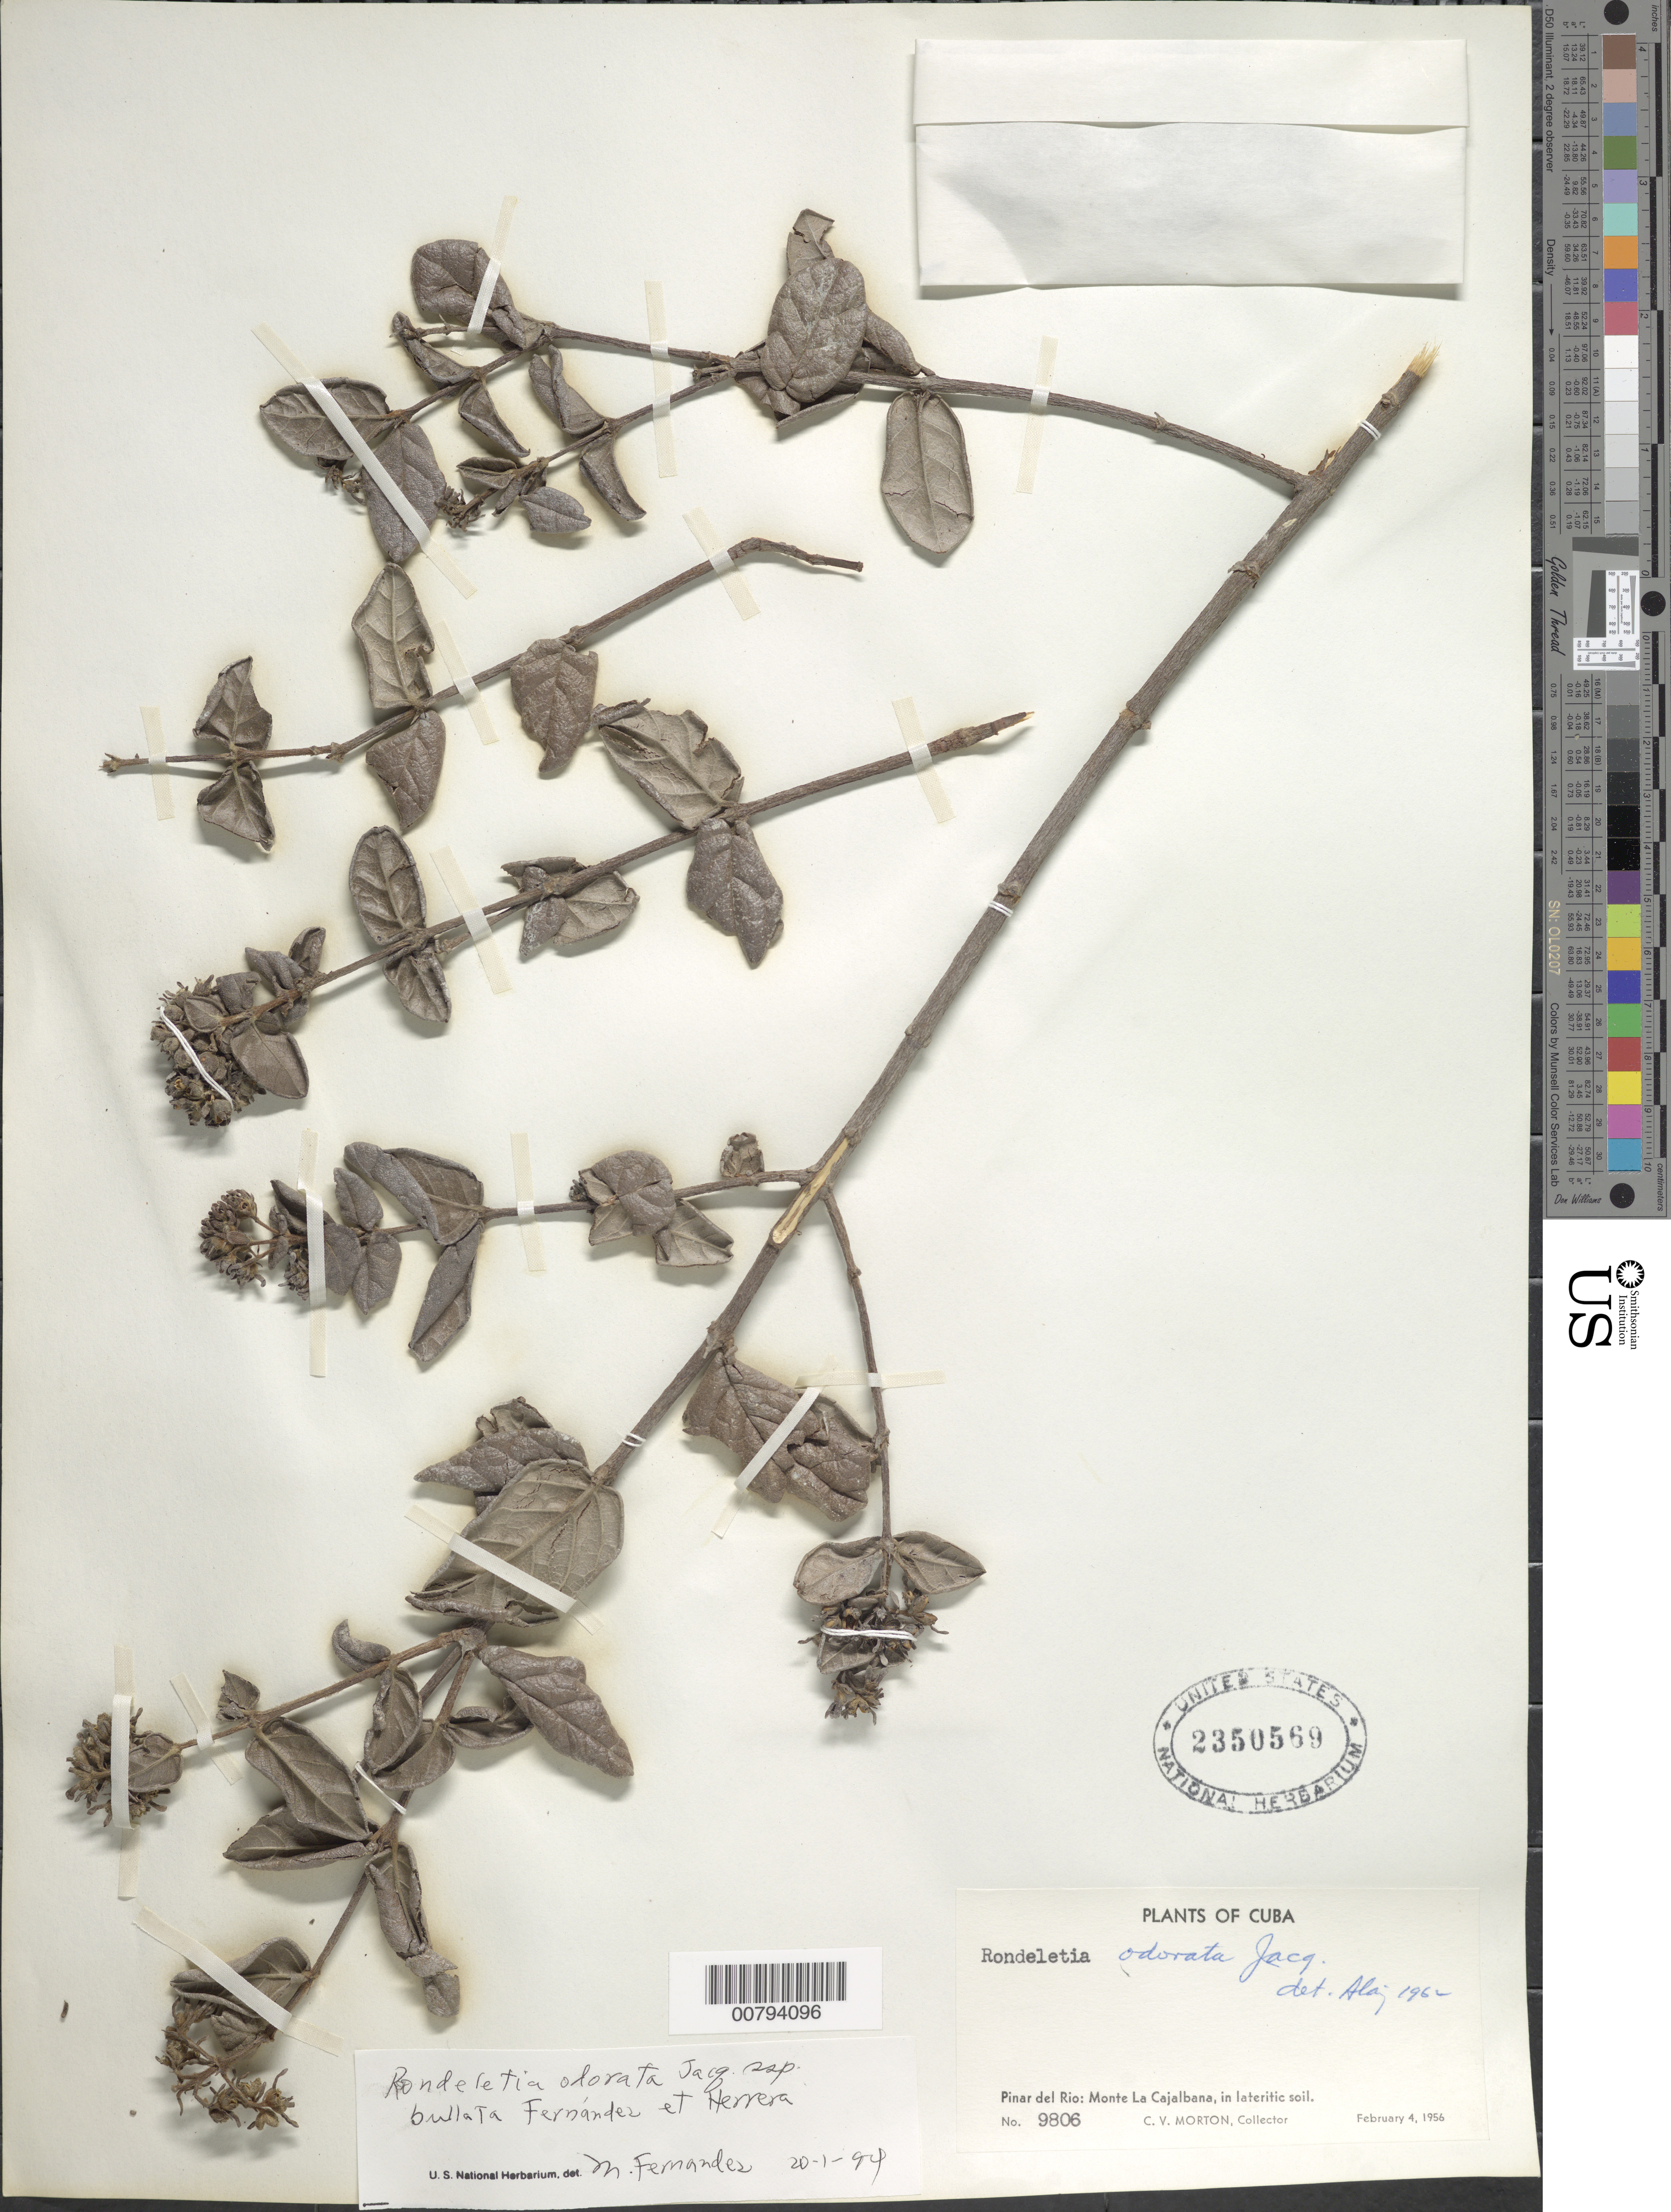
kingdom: Plantae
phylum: Tracheophyta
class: Magnoliopsida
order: Gentianales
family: Rubiaceae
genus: Rondeletia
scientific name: Rondeletia odorata subsp. bullata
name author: Fernández & P. Herrera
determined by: Fernandez, M.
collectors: C. V. Morton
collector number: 9806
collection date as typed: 04 Feb 1956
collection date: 1956-02-04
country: Cuba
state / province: Pinar del Río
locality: Monte La Cajalbana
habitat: Lateritic soil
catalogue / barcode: US 2350569